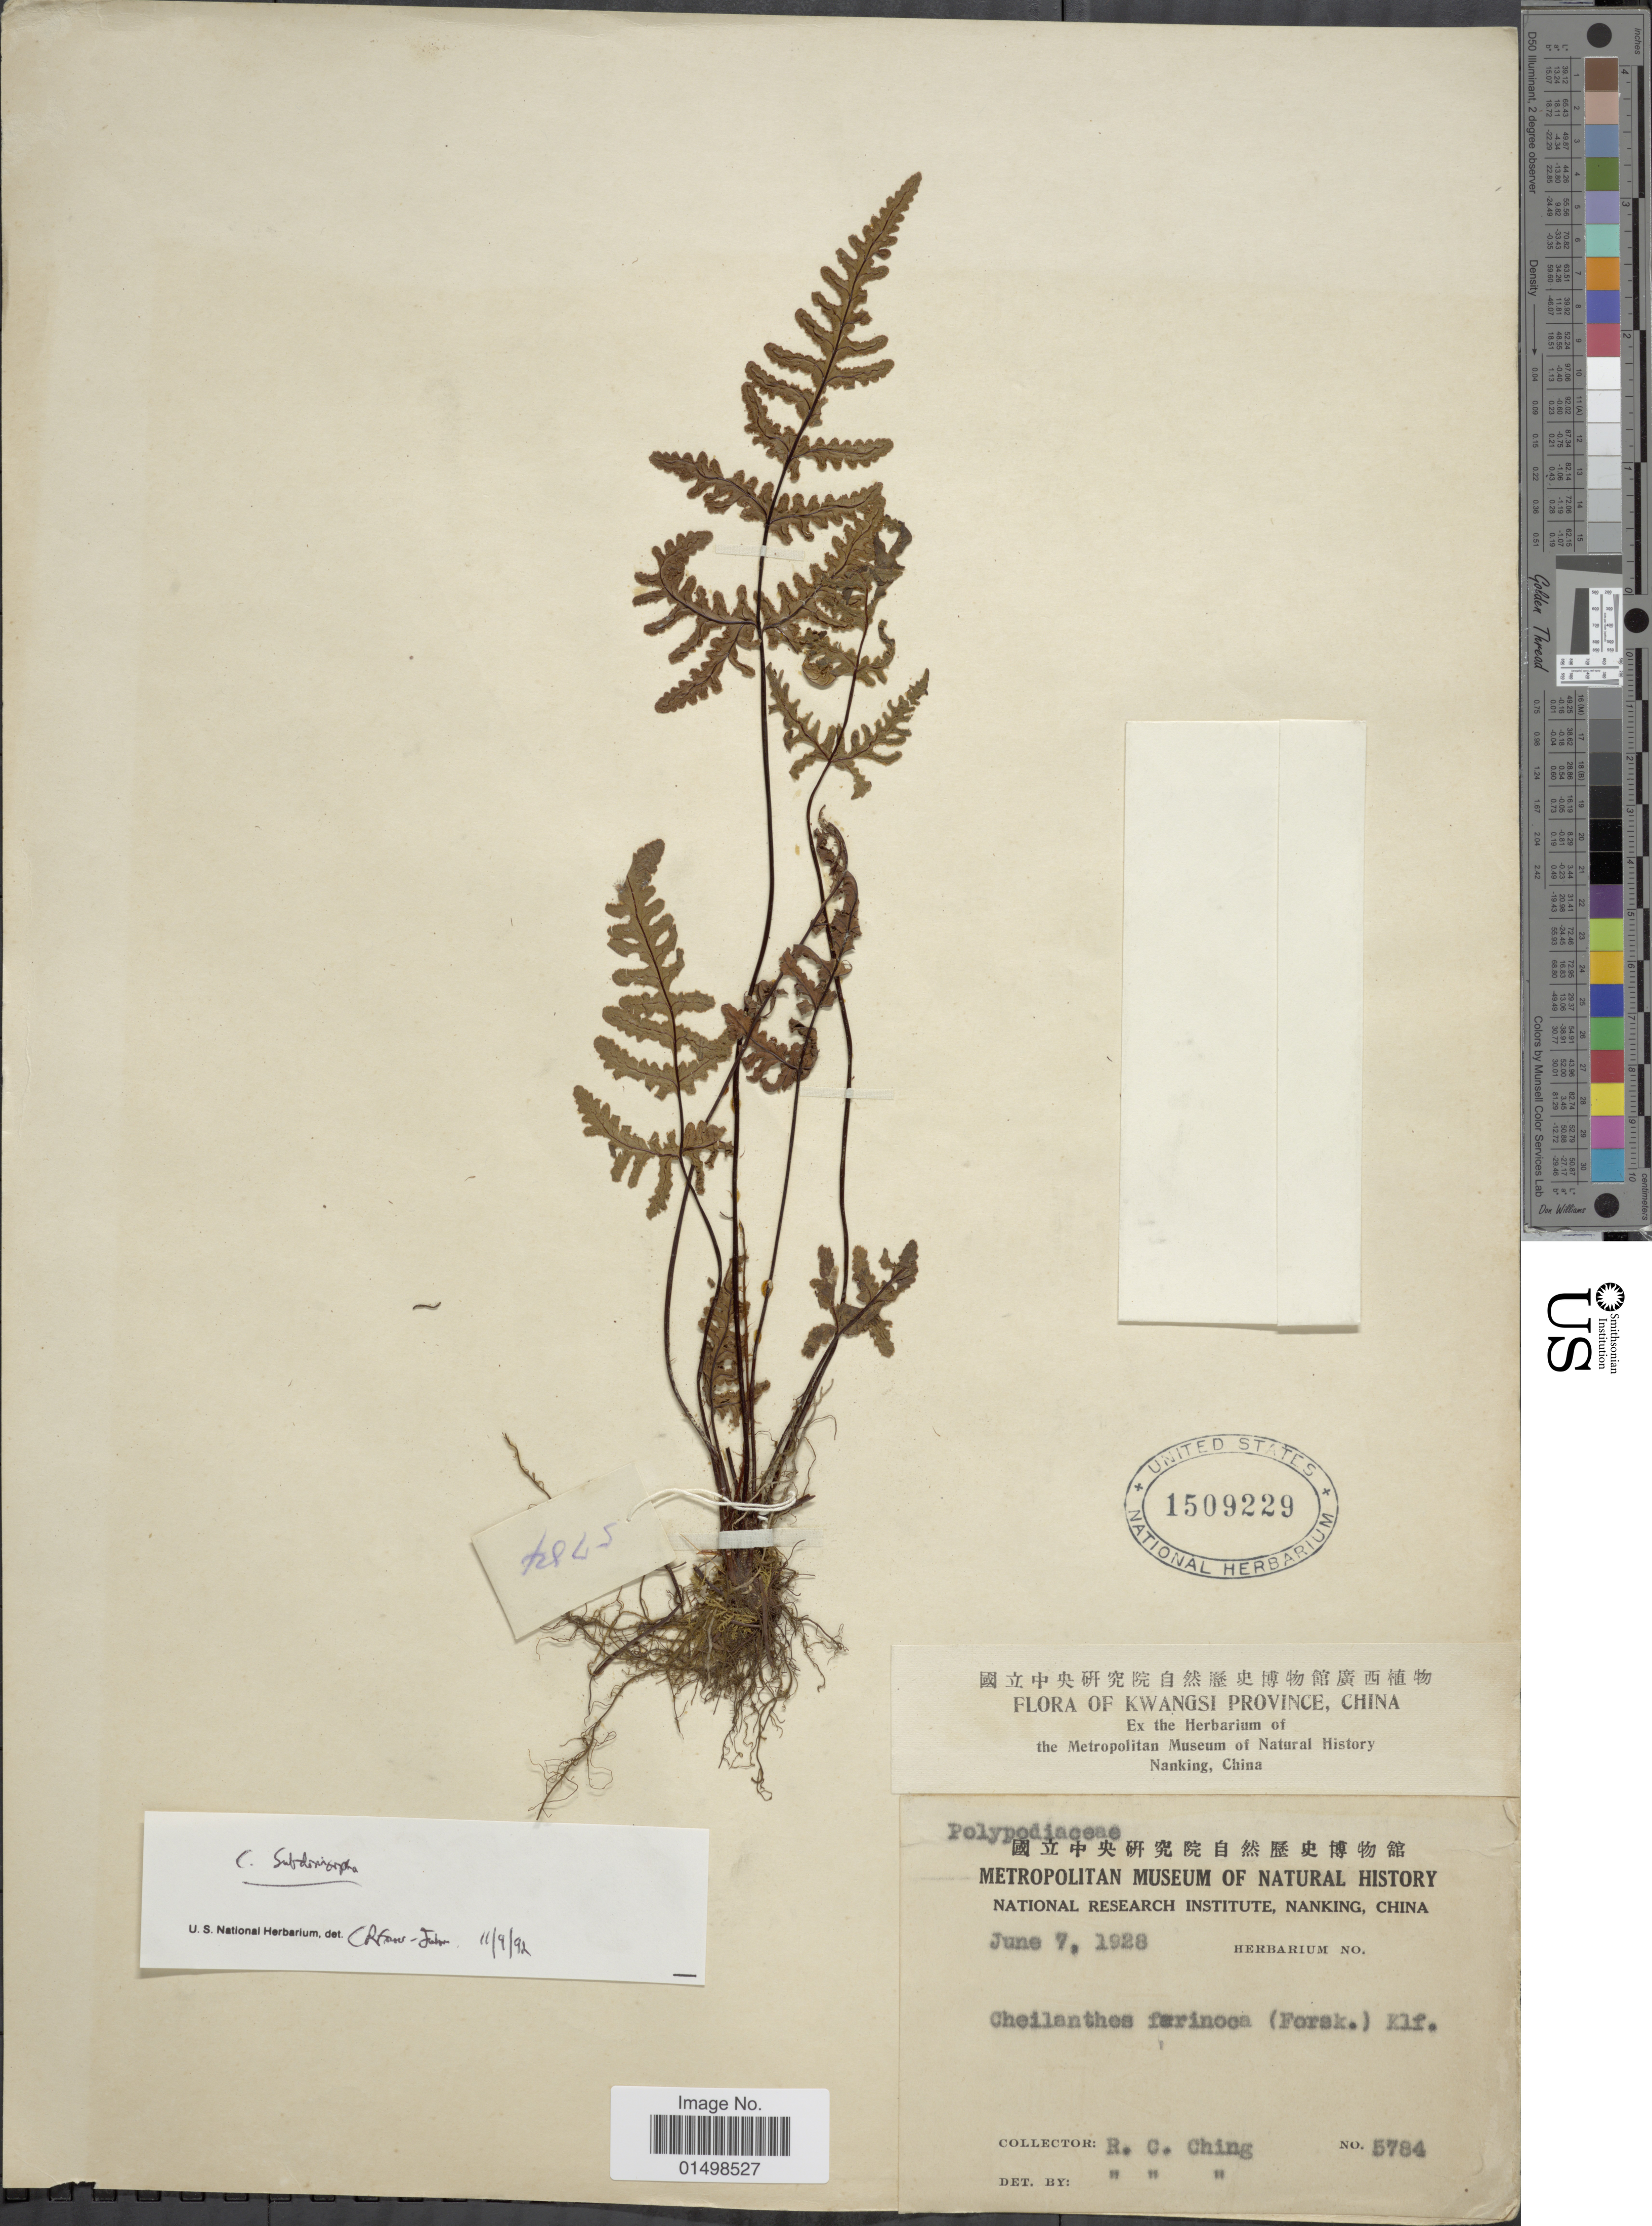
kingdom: Plantae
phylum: Tracheophyta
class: Polypodiopsida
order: Polypodiales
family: Pteridaceae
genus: Aleuritopteris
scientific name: Aleuritopteris farinosa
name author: (Forssk.) Fée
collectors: R. C. Ching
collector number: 5784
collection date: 1928-06-07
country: China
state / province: Guangxi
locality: Flora of Kwangsi Province, China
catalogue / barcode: US 1509229